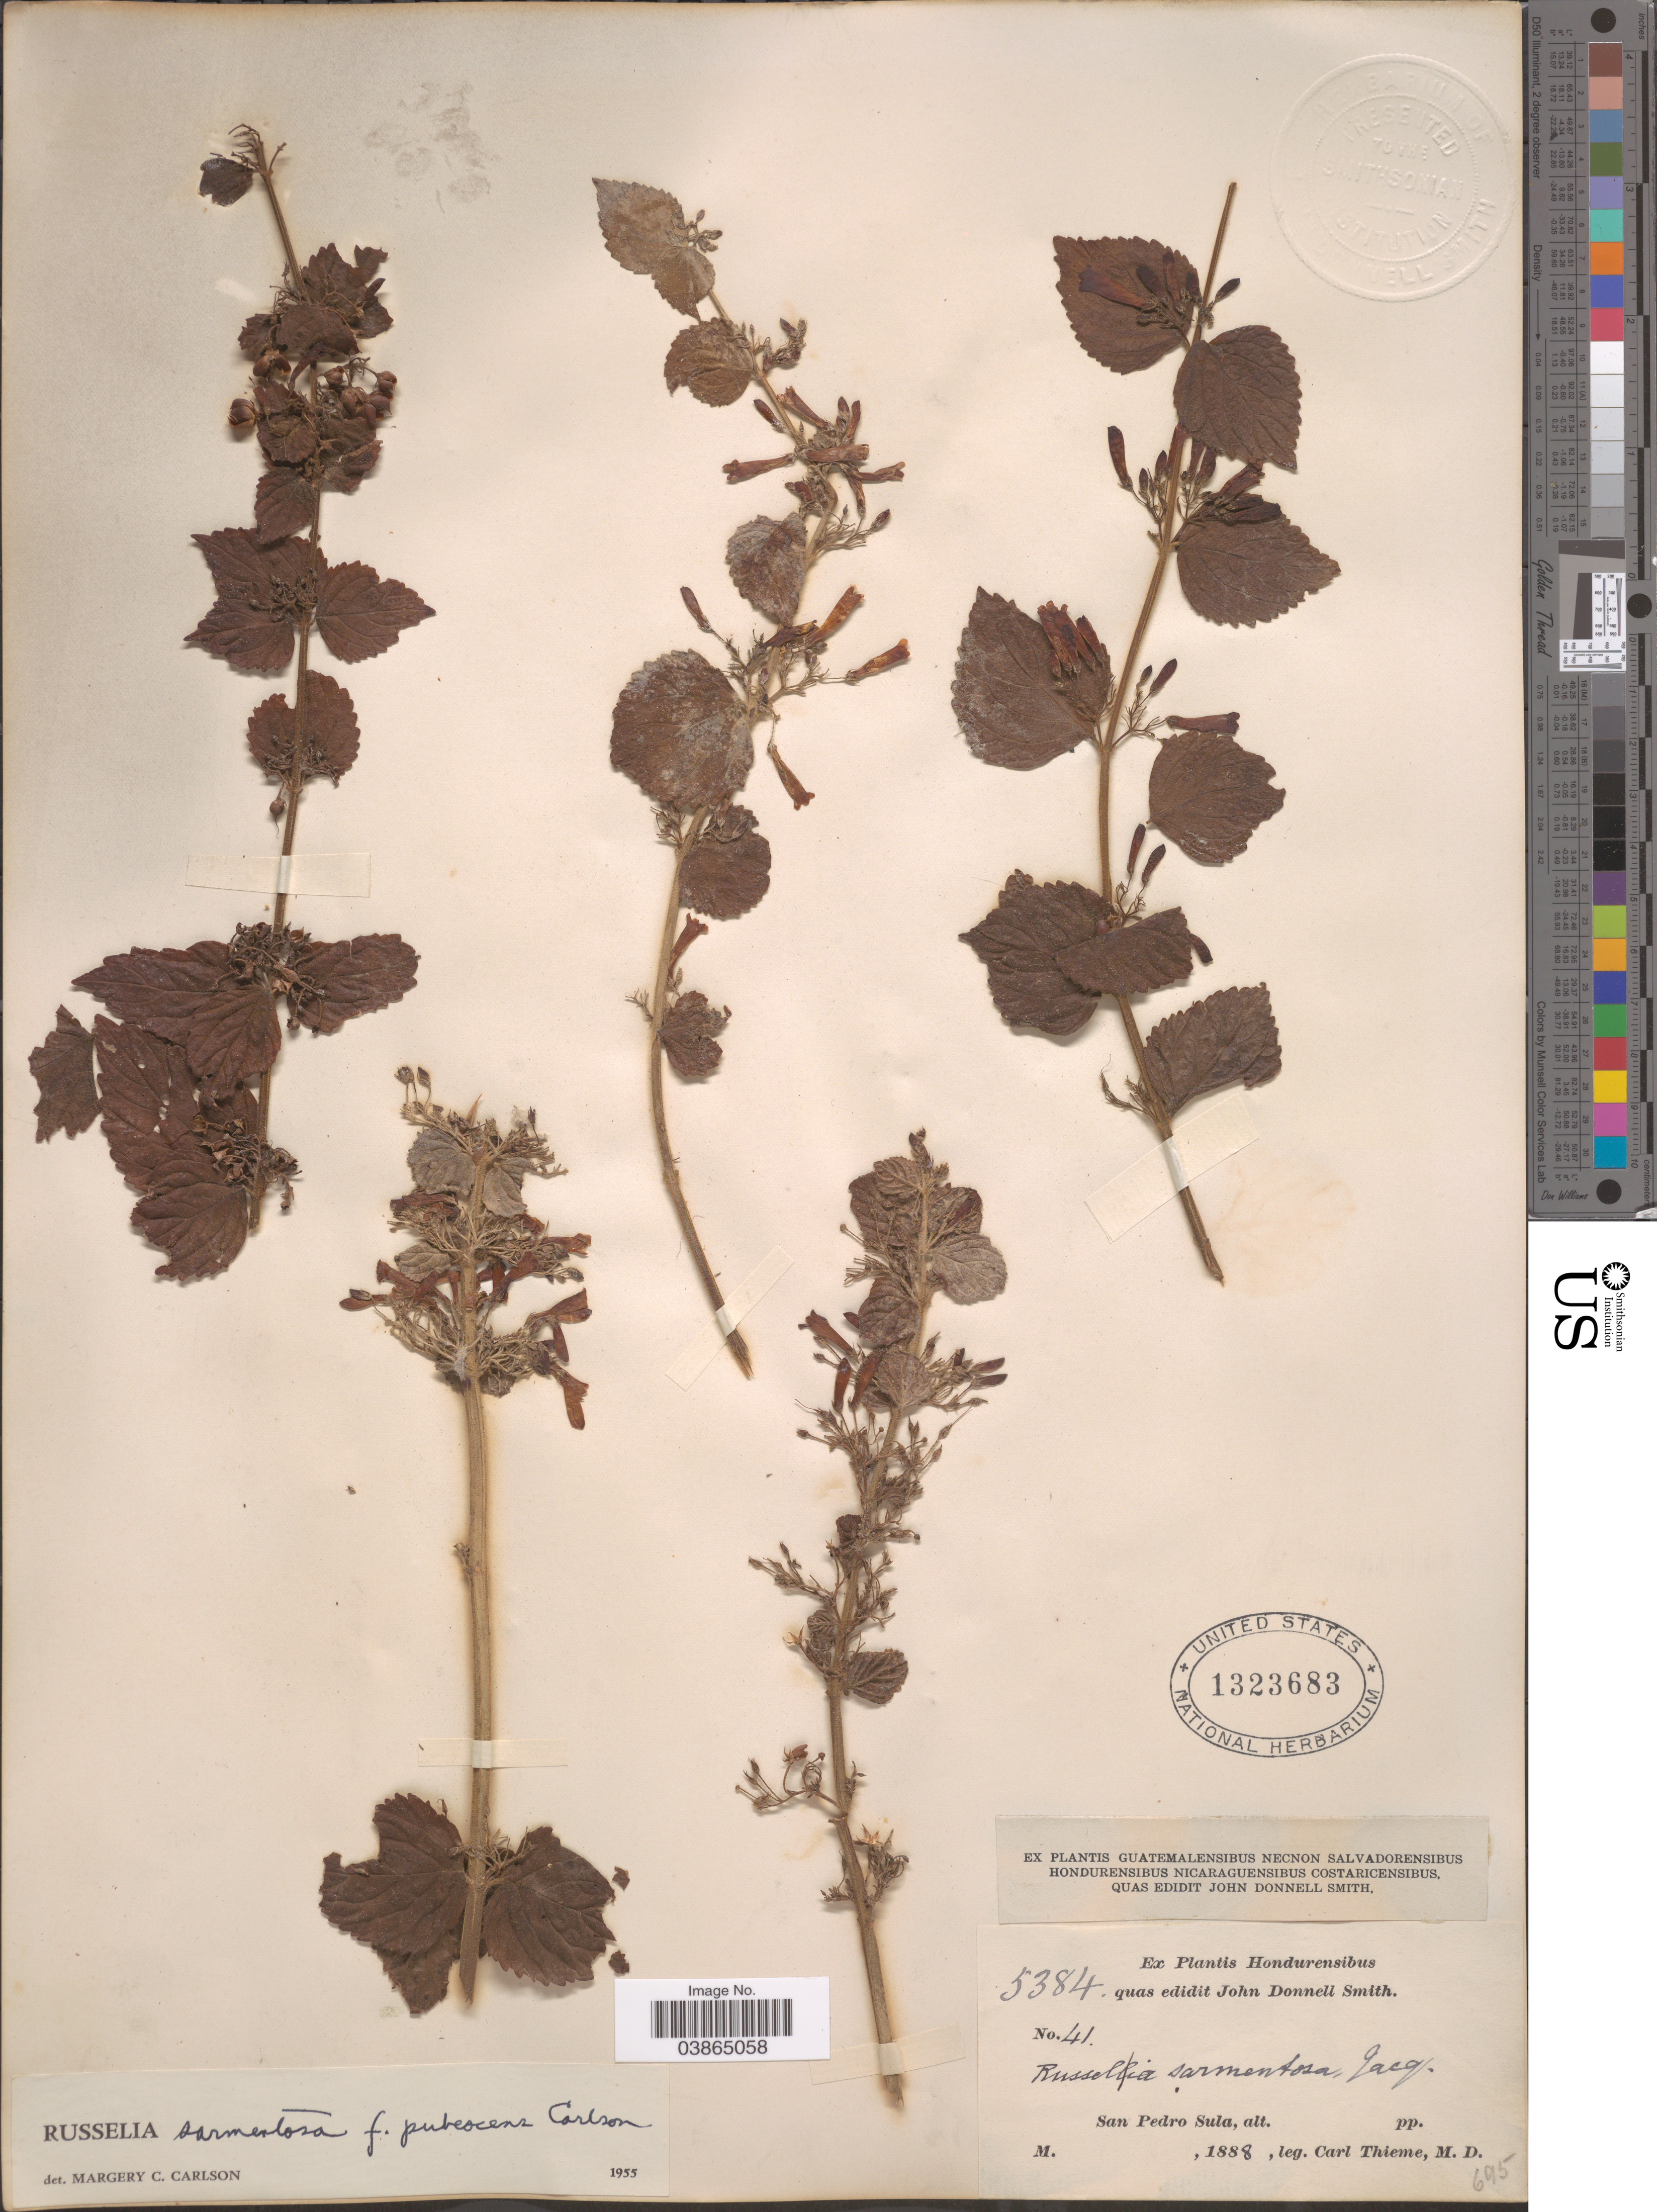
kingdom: Plantae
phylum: Tracheophyta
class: Magnoliopsida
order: Lamiales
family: Plantaginaceae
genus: Russelia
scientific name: Russelia sarmentosa f. pubescens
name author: Carlson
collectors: C. Thieme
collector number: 5384/41?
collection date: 1888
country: Honduras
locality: Ex Plantis Hondurensibus [unsure placement] San Pedro Sula.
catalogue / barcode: US 1323683